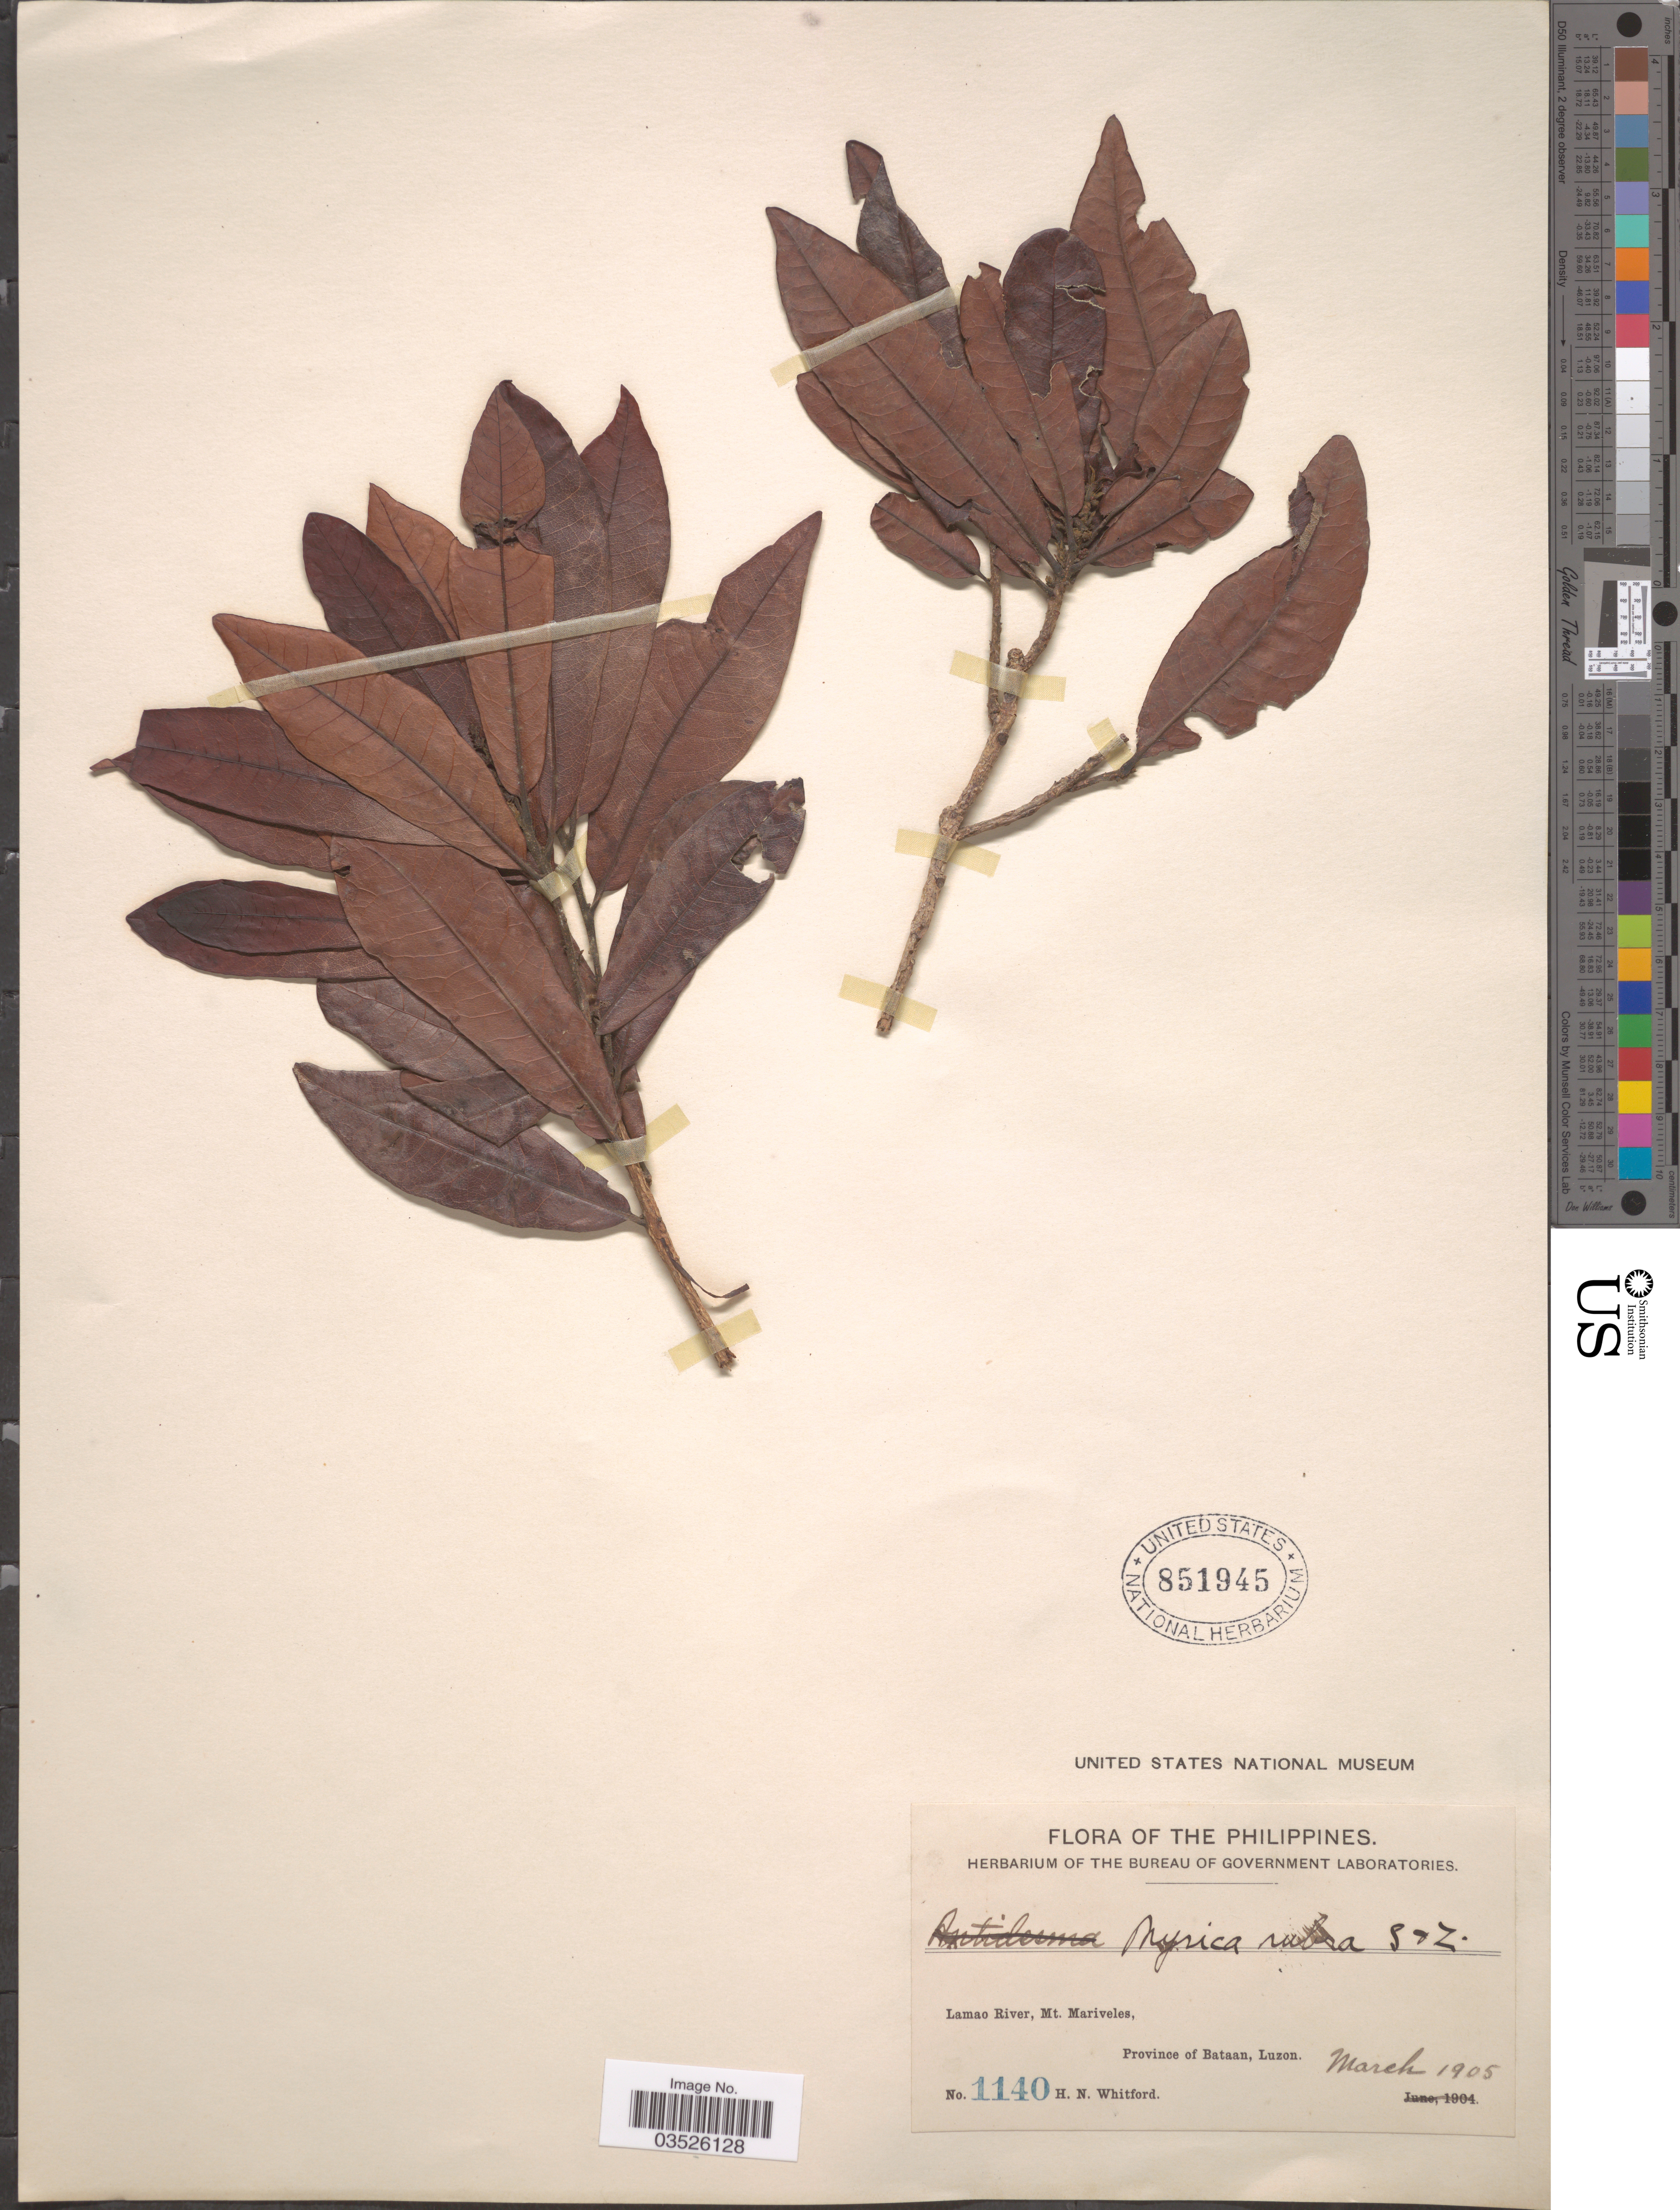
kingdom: Plantae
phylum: Tracheophyta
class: Magnoliopsida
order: Fagales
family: Myricaceae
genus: Morella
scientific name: Morella esculenta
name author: (Buch.-Ham. ex D. Don) I.M. Turner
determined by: Strong, Mark T., (BOT), Smithsonian Institution - National Museum of Natural History (UNITED STATES)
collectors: H. N. Whitford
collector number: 1140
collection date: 1905-03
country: Philippines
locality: Lamao River, Mt. Mariveles, Province of Bataan, Luzon.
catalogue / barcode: US 851945